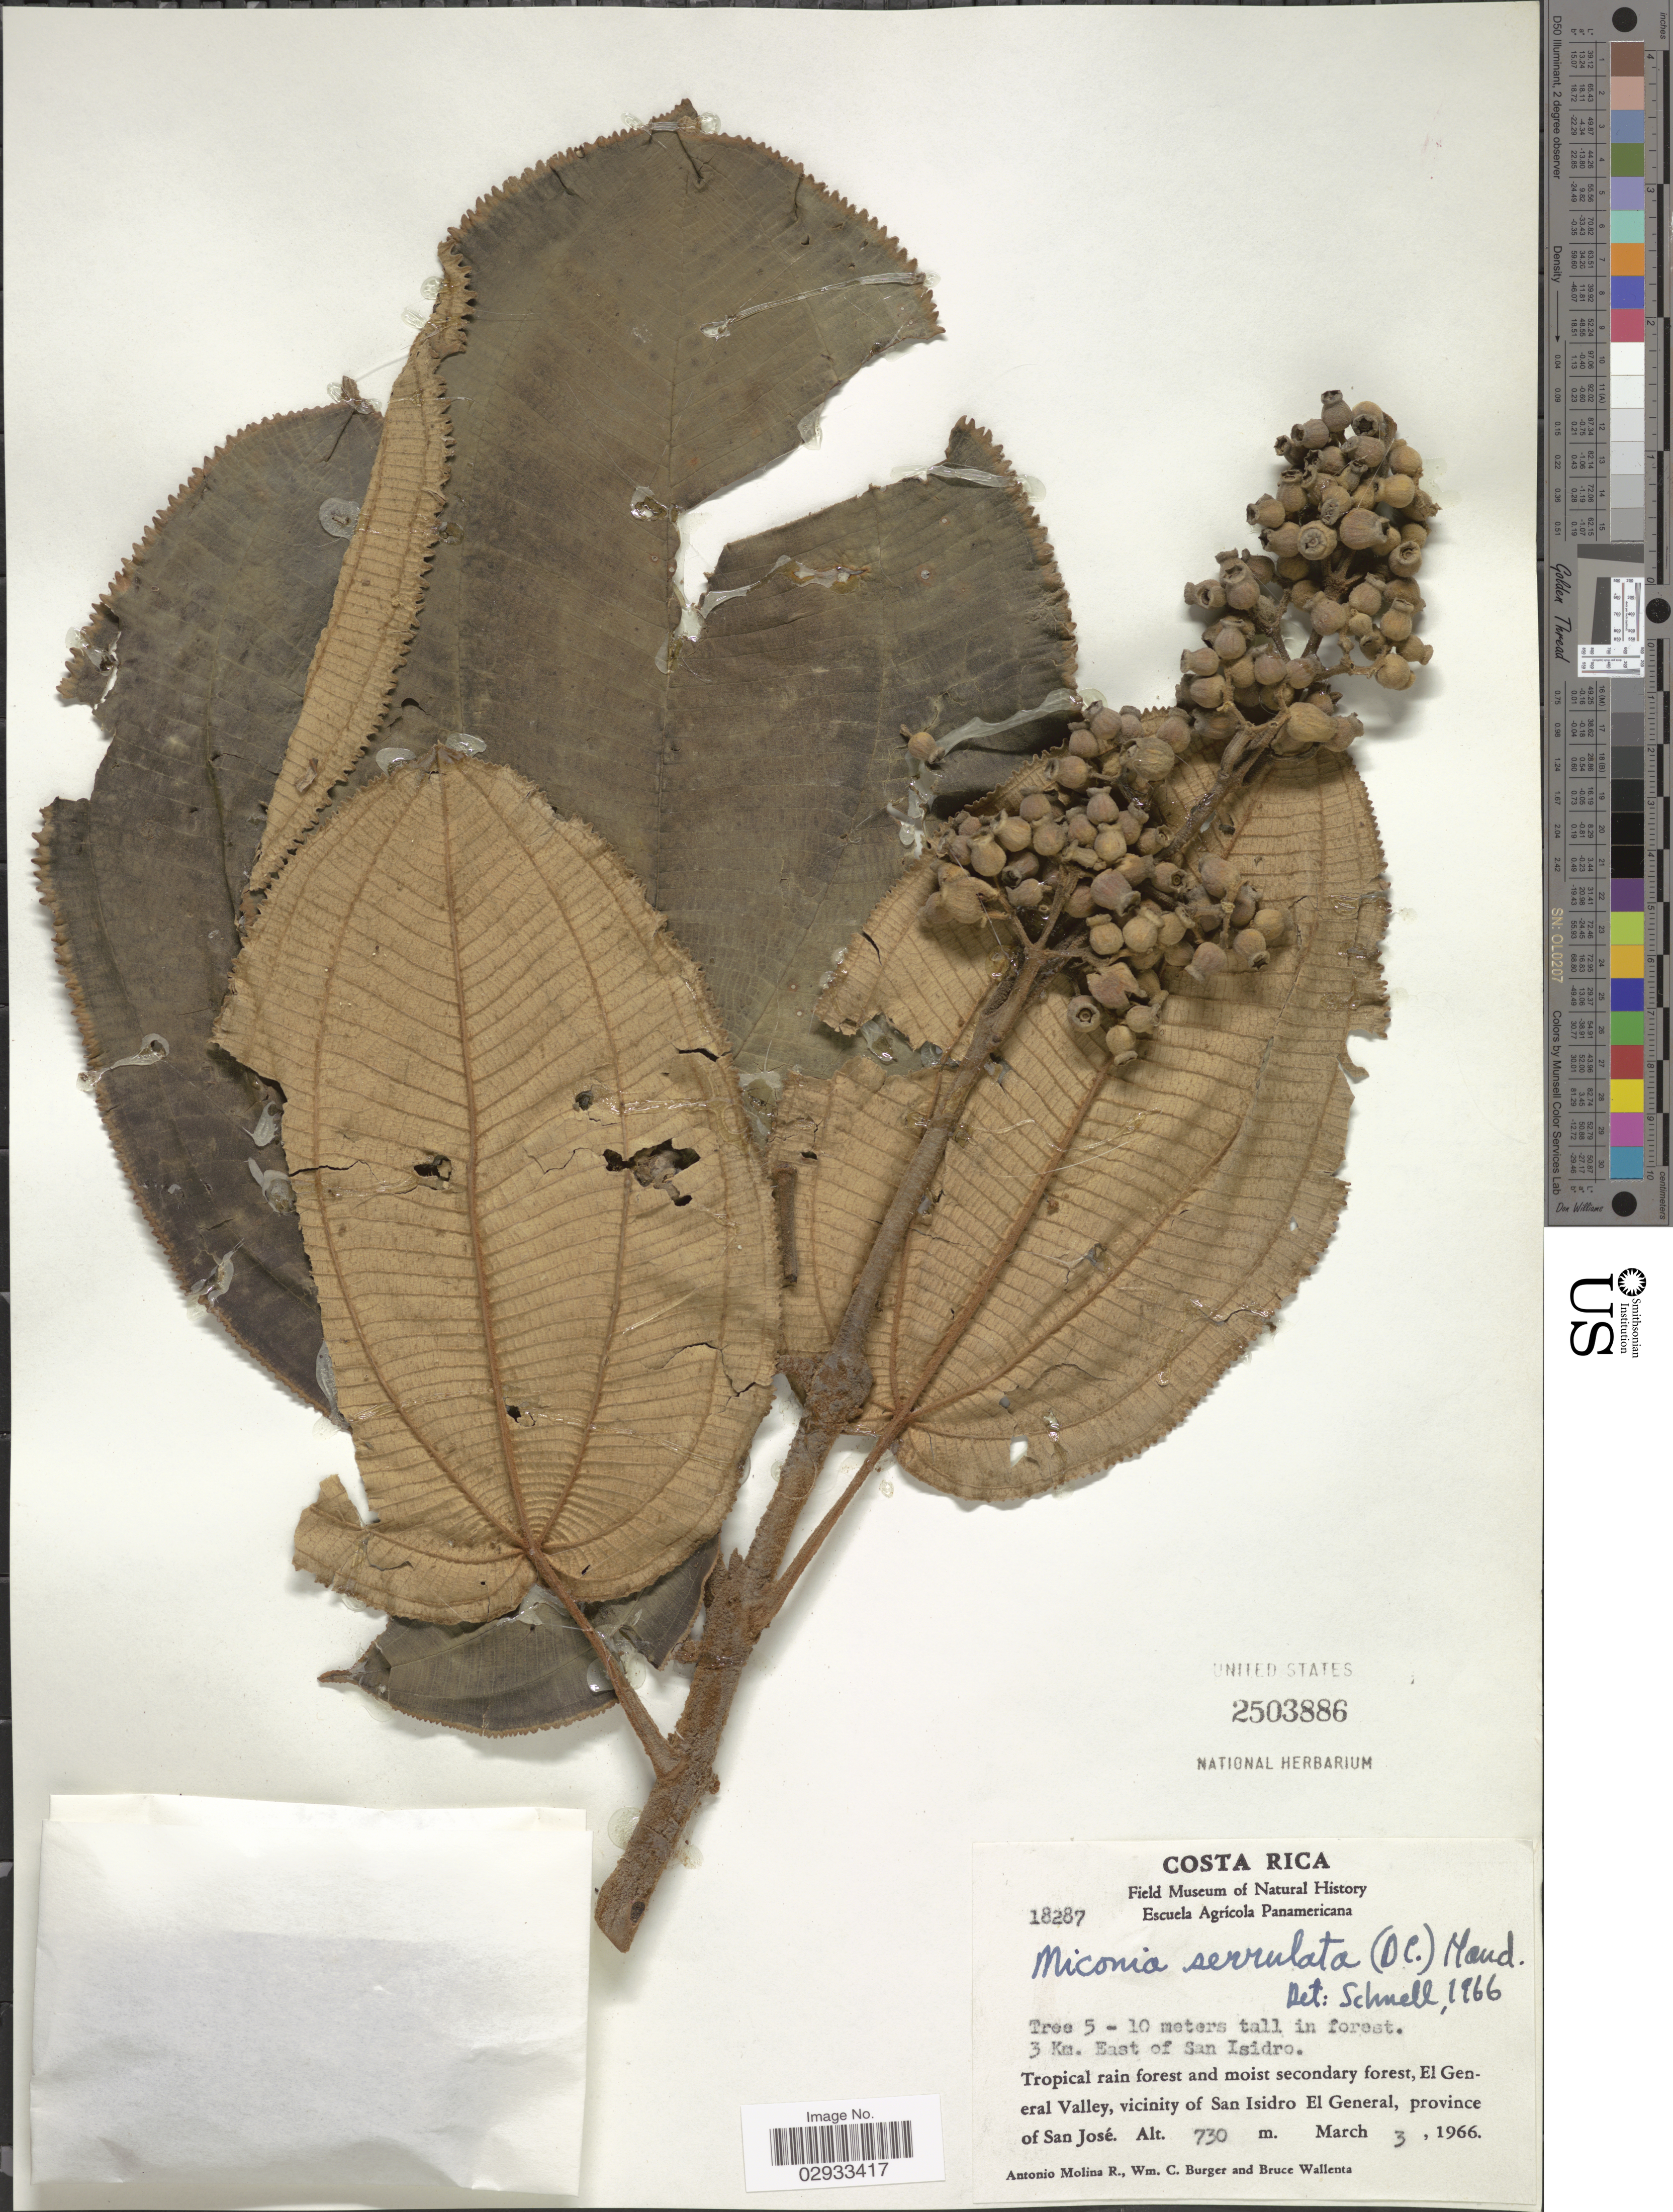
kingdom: Plantae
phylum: Tracheophyta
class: Magnoliopsida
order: Myrtales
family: Melastomataceae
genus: Miconia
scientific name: Miconia serrulata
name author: (DC.) Naudin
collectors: A. Molina R., W. Burger & B. Wallenta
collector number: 18287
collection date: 1966-03-03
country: Costa Rica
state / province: San José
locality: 3 Km. East of San Isidro. El General Valley, vicinity of San Isidro El General.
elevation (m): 730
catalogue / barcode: US 2503886